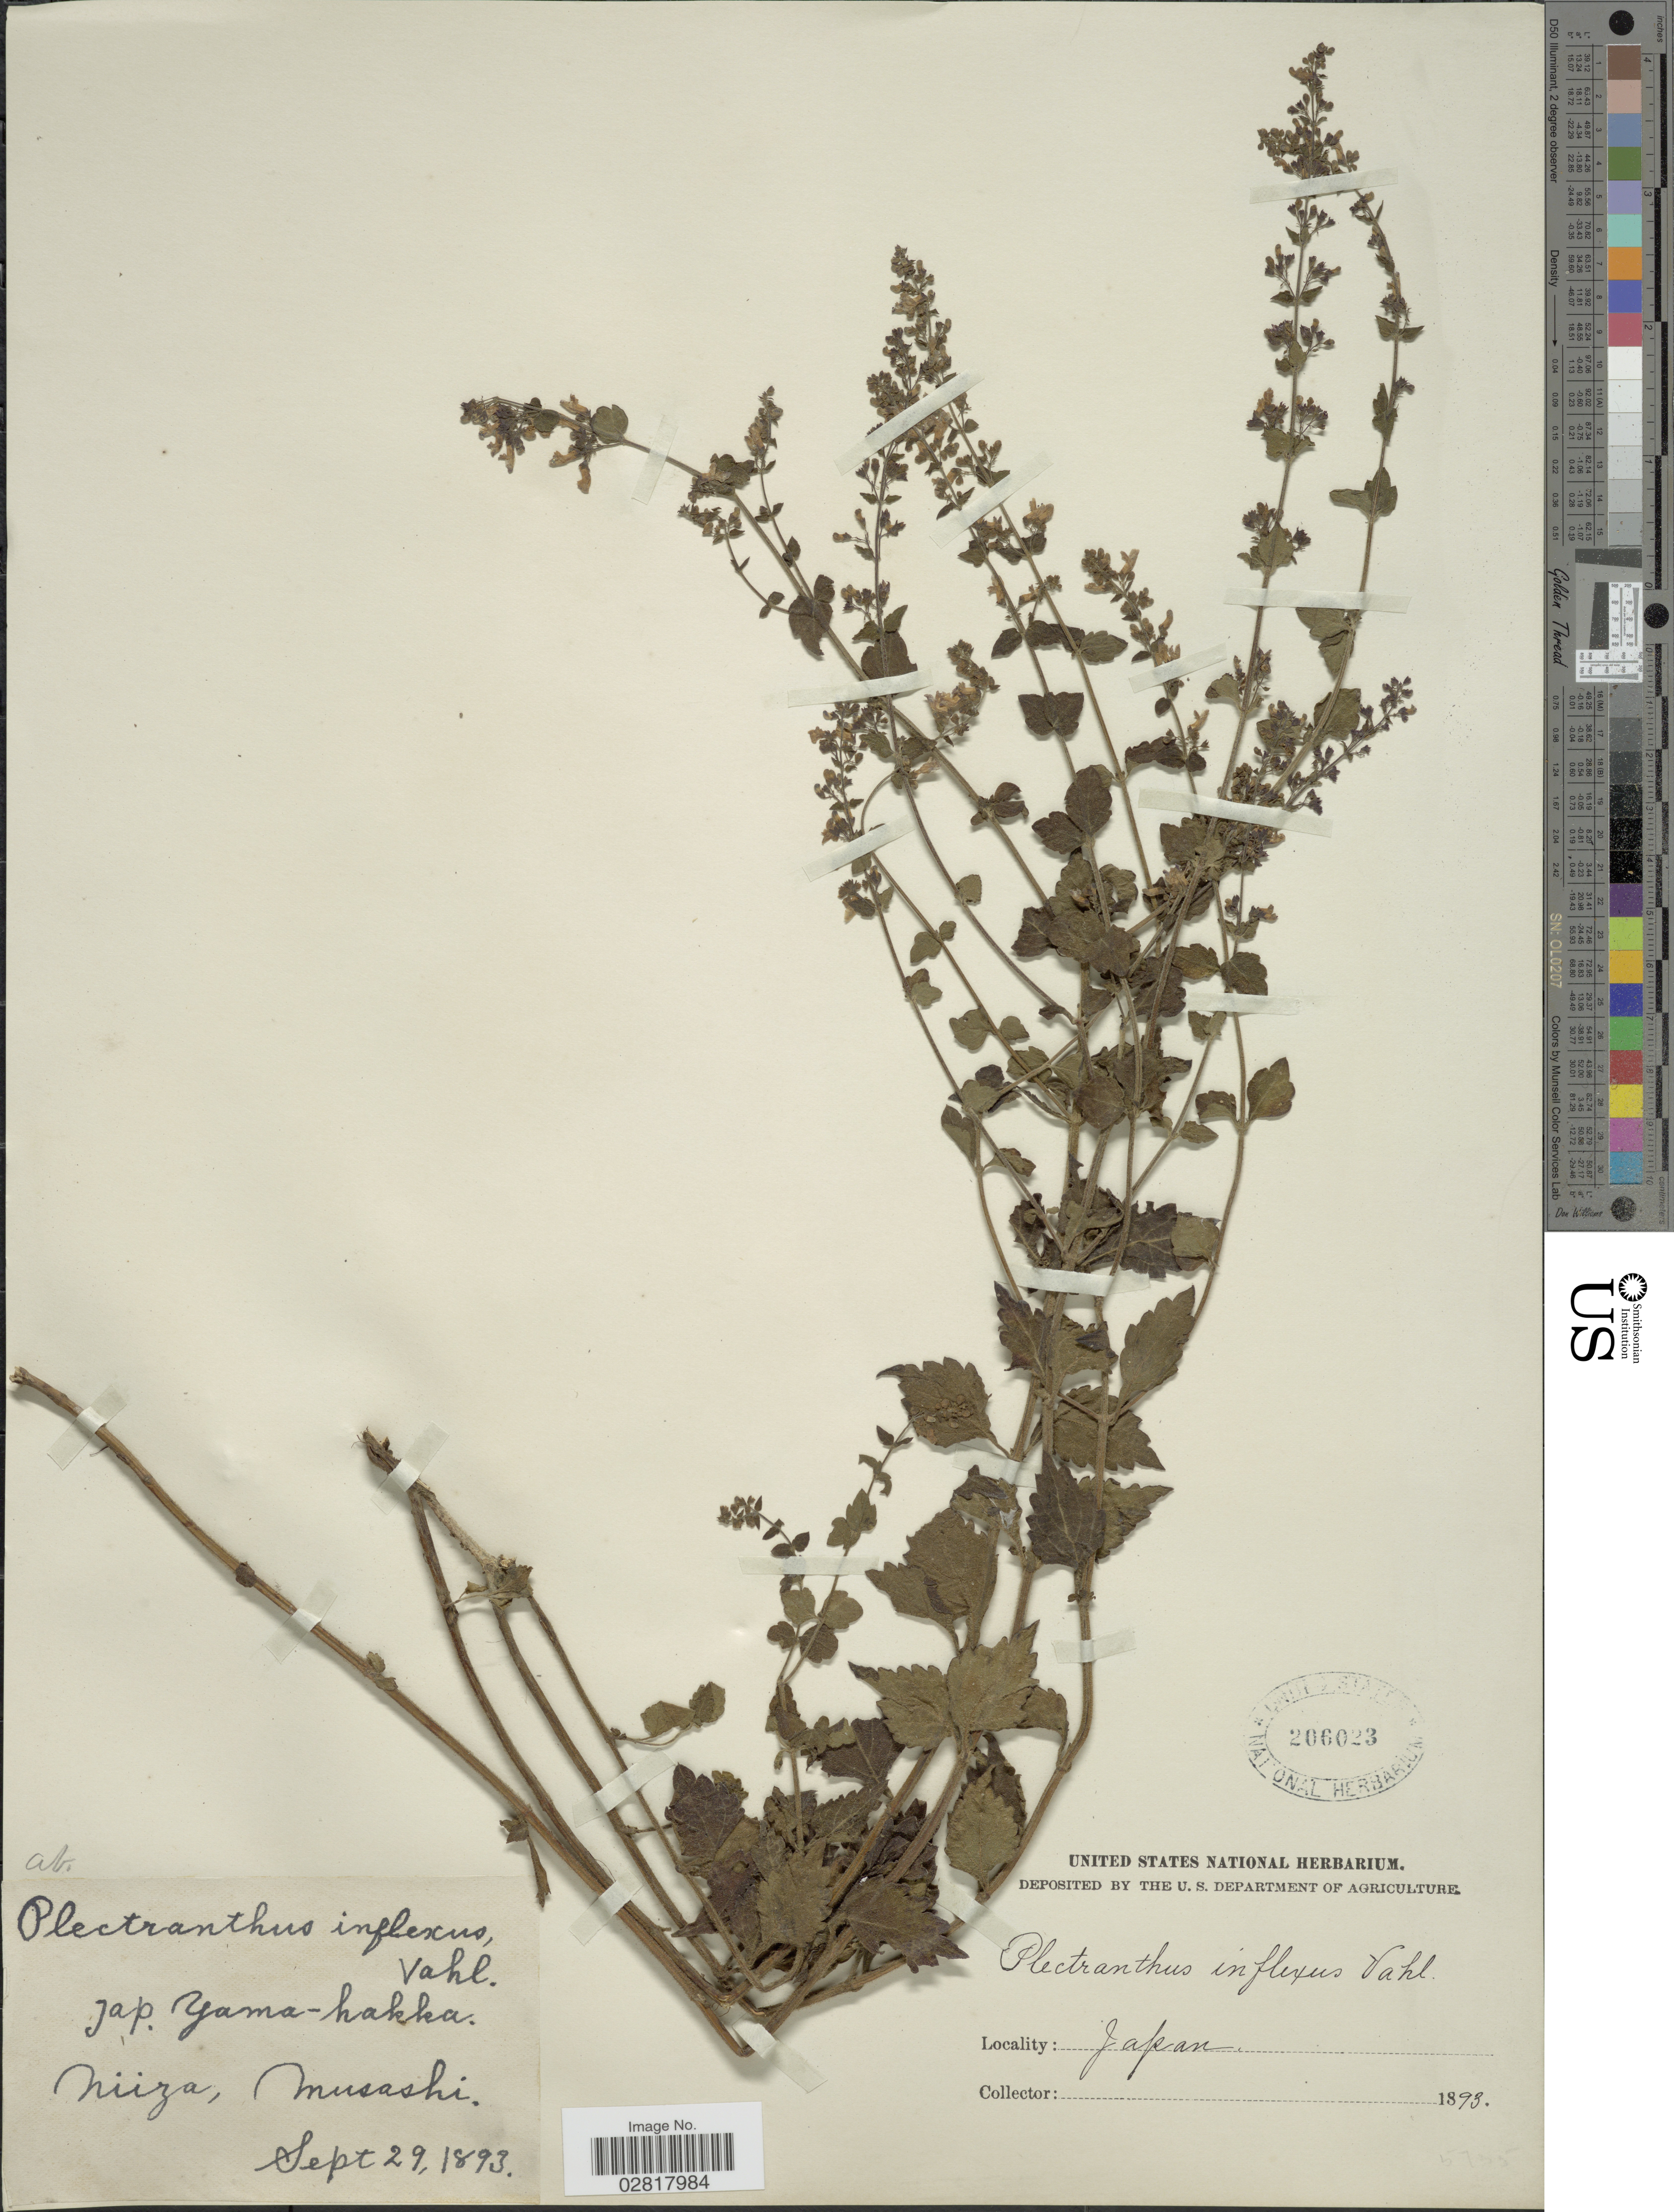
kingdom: Plantae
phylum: Tracheophyta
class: Magnoliopsida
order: Lamiales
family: Lamiaceae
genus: Plectranthus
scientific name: Plectranthus inflexus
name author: (Thunb.) Vahl ex Benth.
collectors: ex herb. United States National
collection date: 1893-09-29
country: Japan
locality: Niiza, Musashi.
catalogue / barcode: US 206023